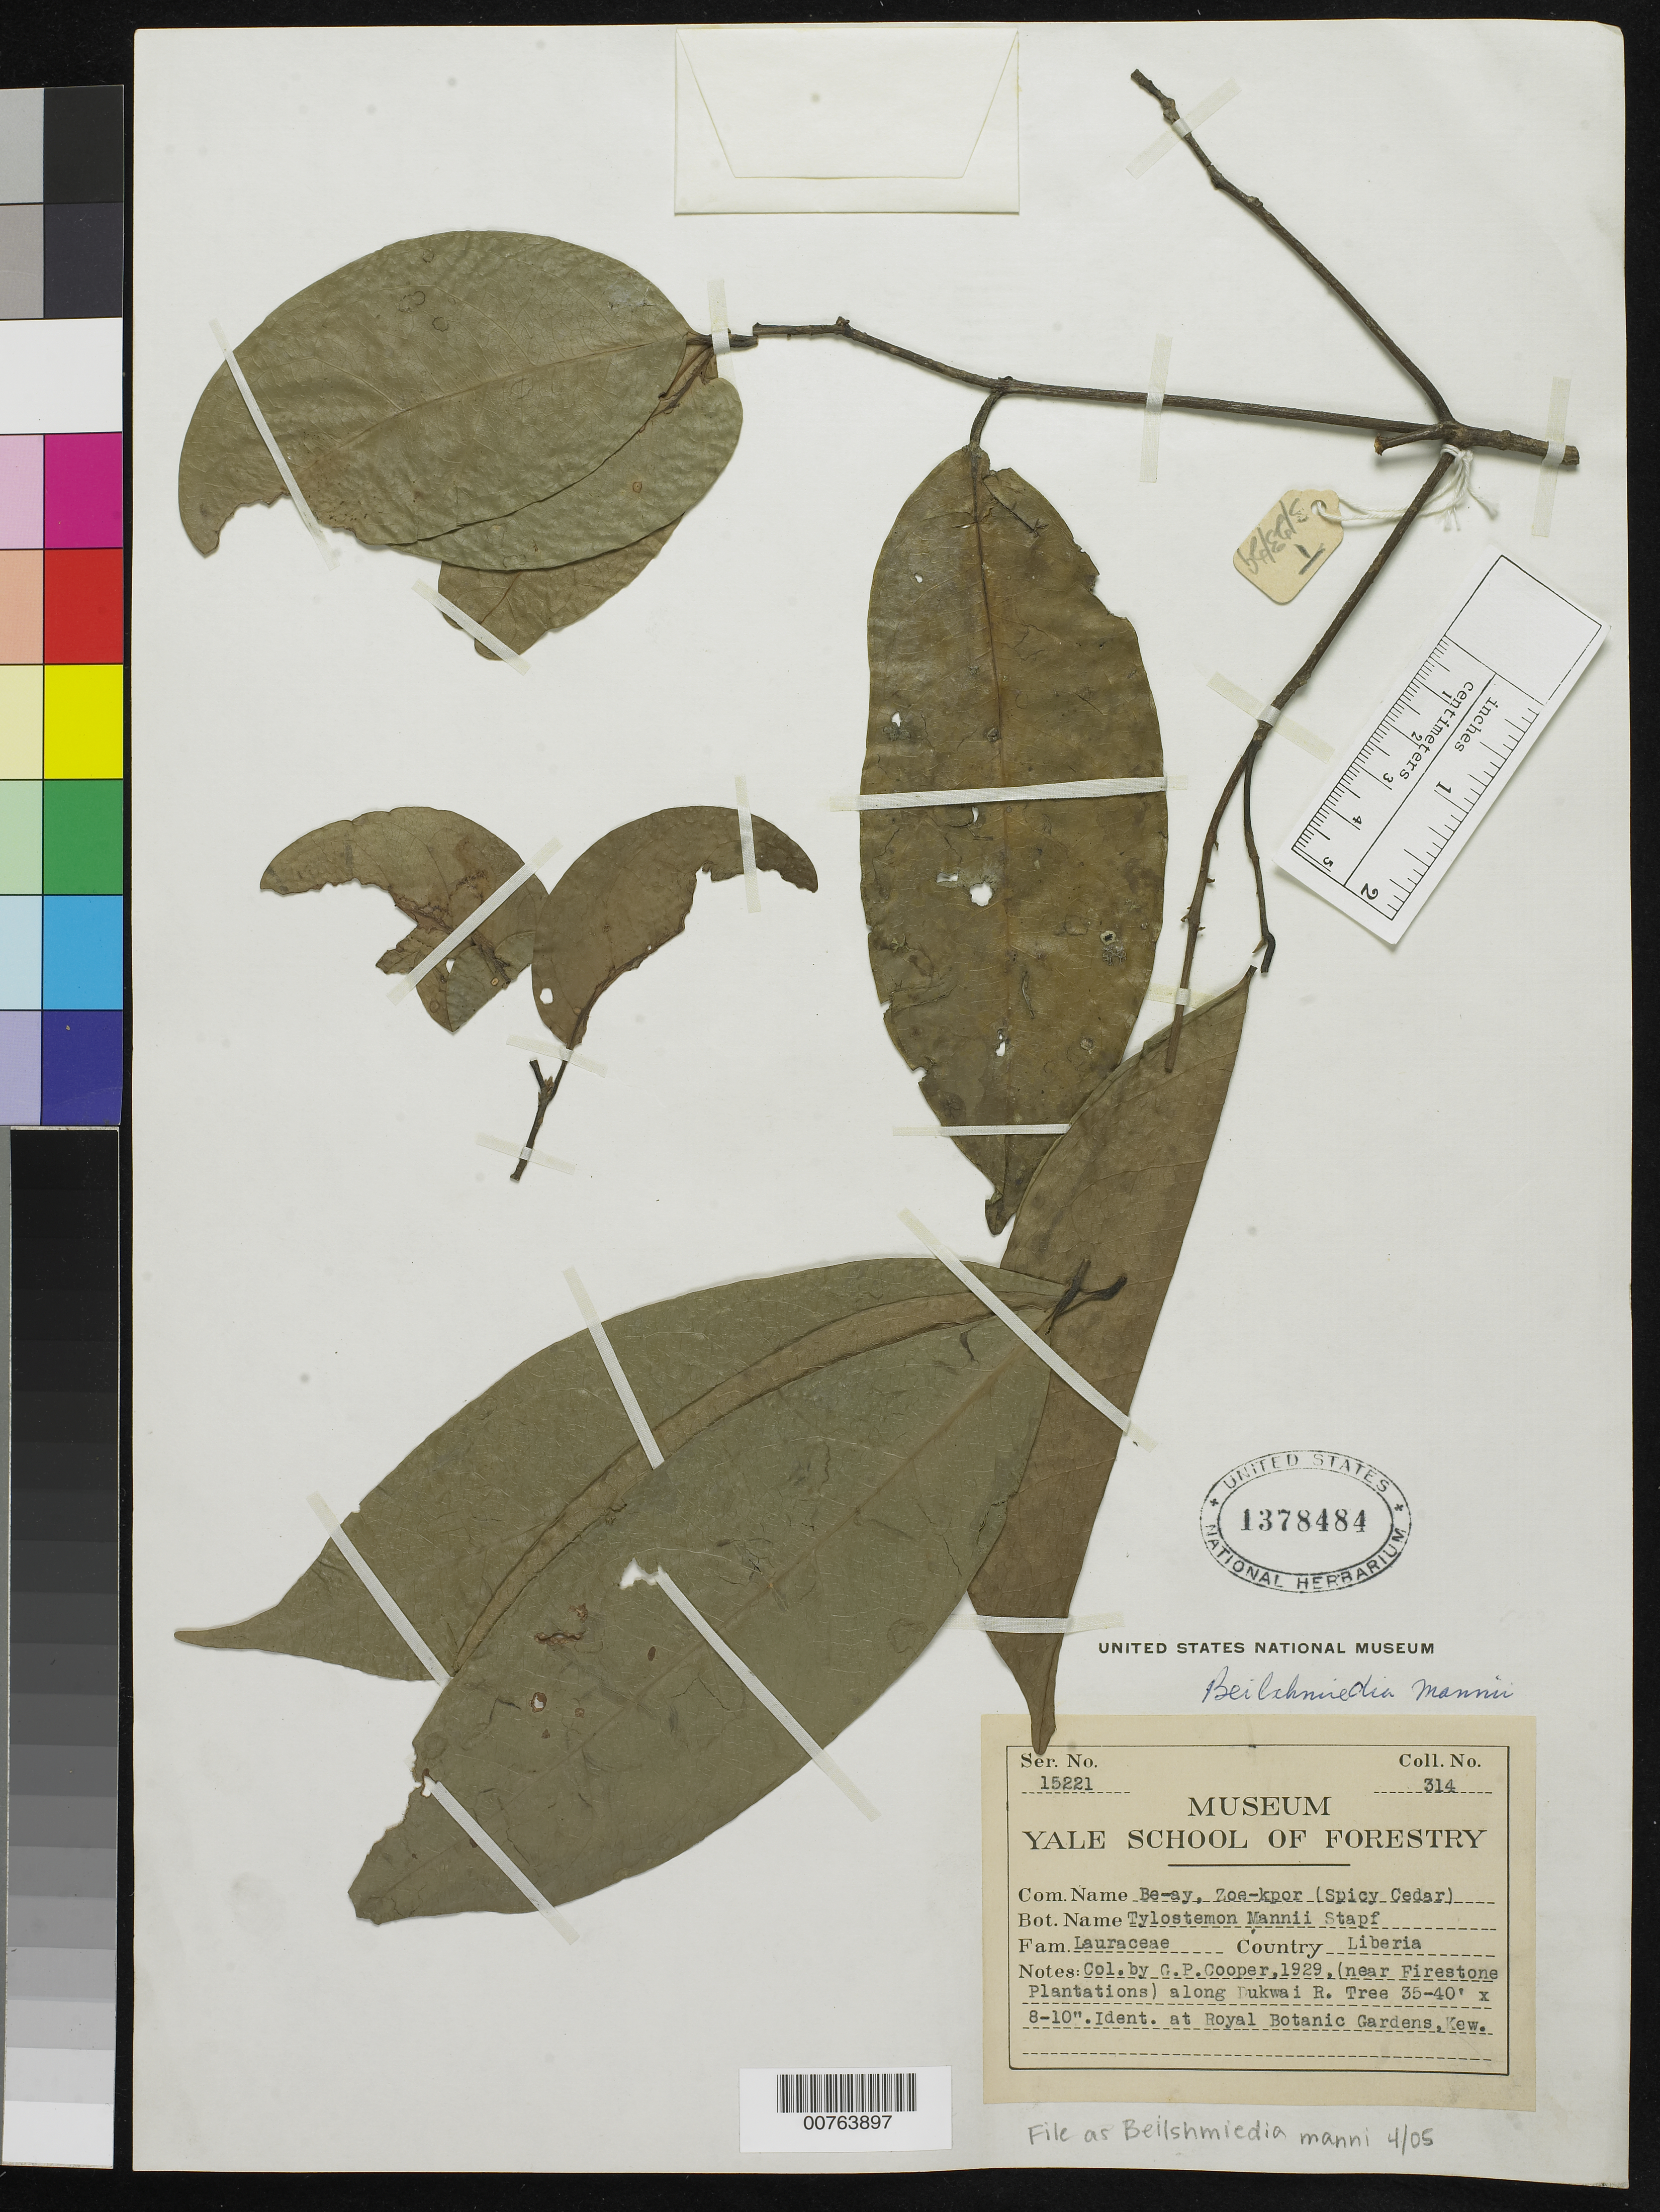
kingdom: Plantae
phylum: Tracheophyta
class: Magnoliopsida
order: Laurales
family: Lauraceae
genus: Beilschmiedia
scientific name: Beilschmiedia mannii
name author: (Meisn.) Benth. & Hook. f.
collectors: G. Cooper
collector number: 314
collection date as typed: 1929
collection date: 1929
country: Liberia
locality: (near Firestone Plantations) along Dukwai River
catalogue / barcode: US 1378484